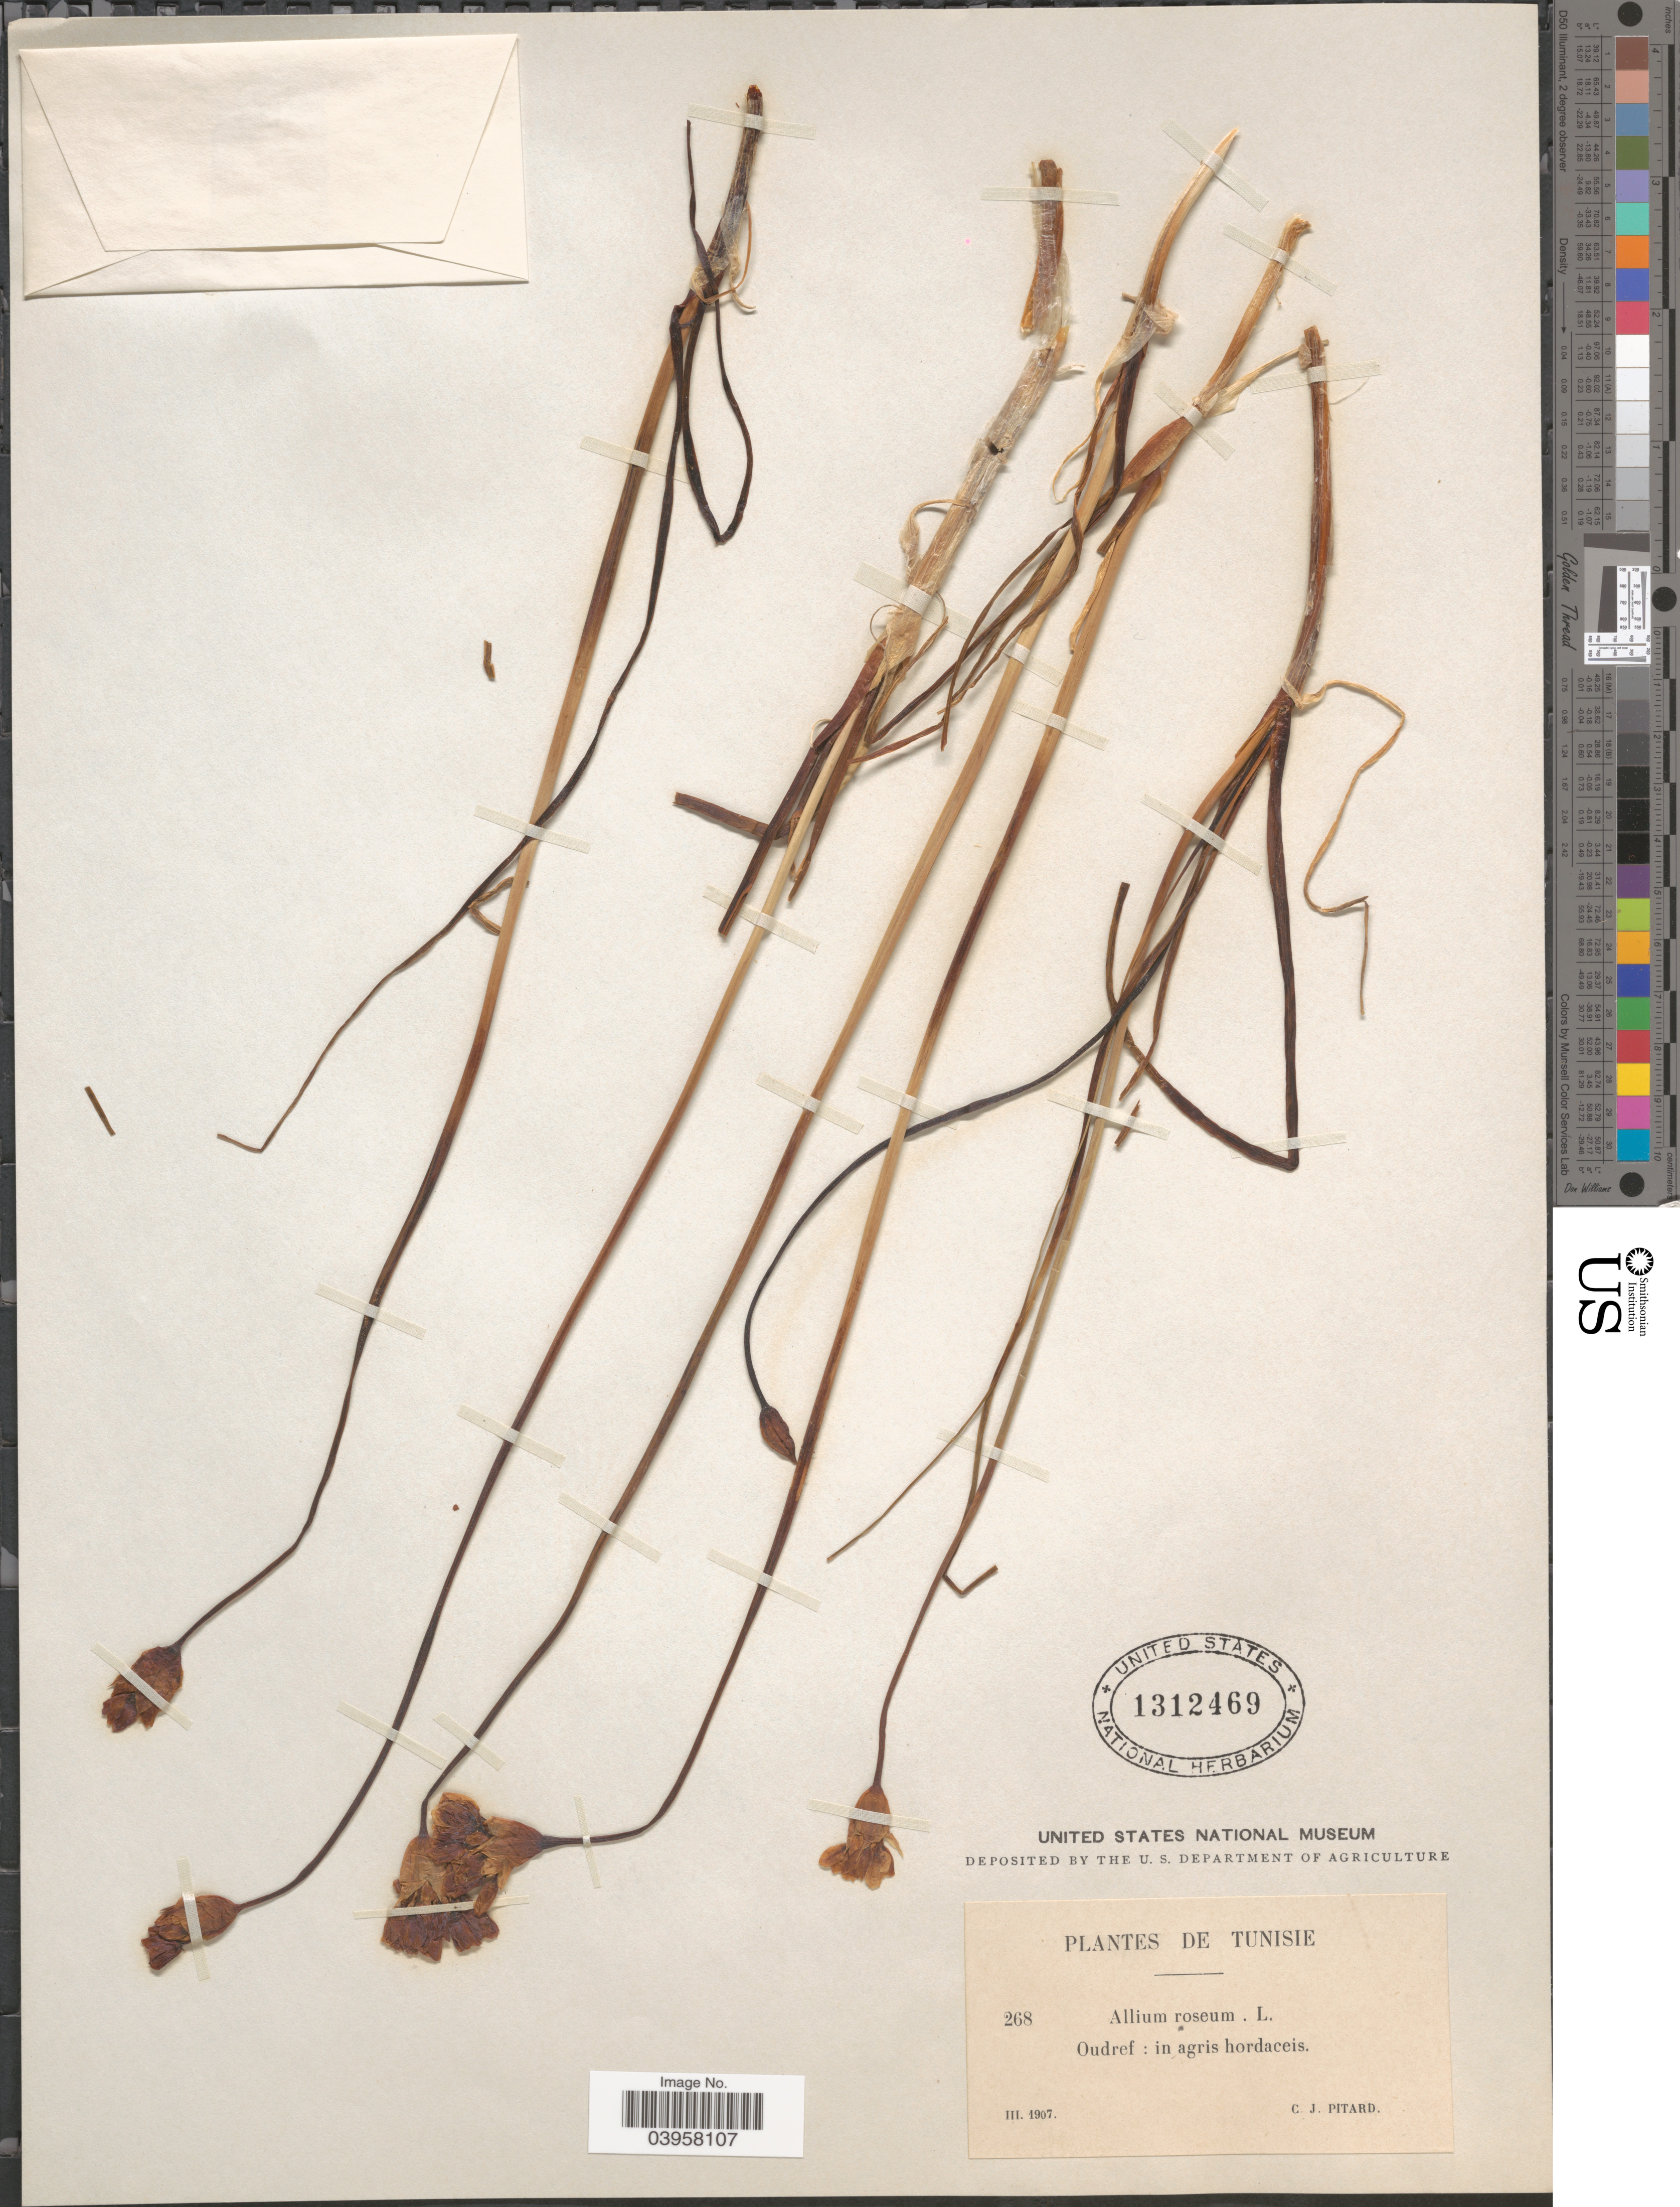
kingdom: Plantae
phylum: Tracheophyta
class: Liliopsida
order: Asparagales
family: Amaryllidaceae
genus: Allium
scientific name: Allium roseum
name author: L.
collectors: C. Pitard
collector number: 268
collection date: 1907-03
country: Tunisia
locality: Tunisie. Oudref: in agris hordaceis.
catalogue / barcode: US 1312469